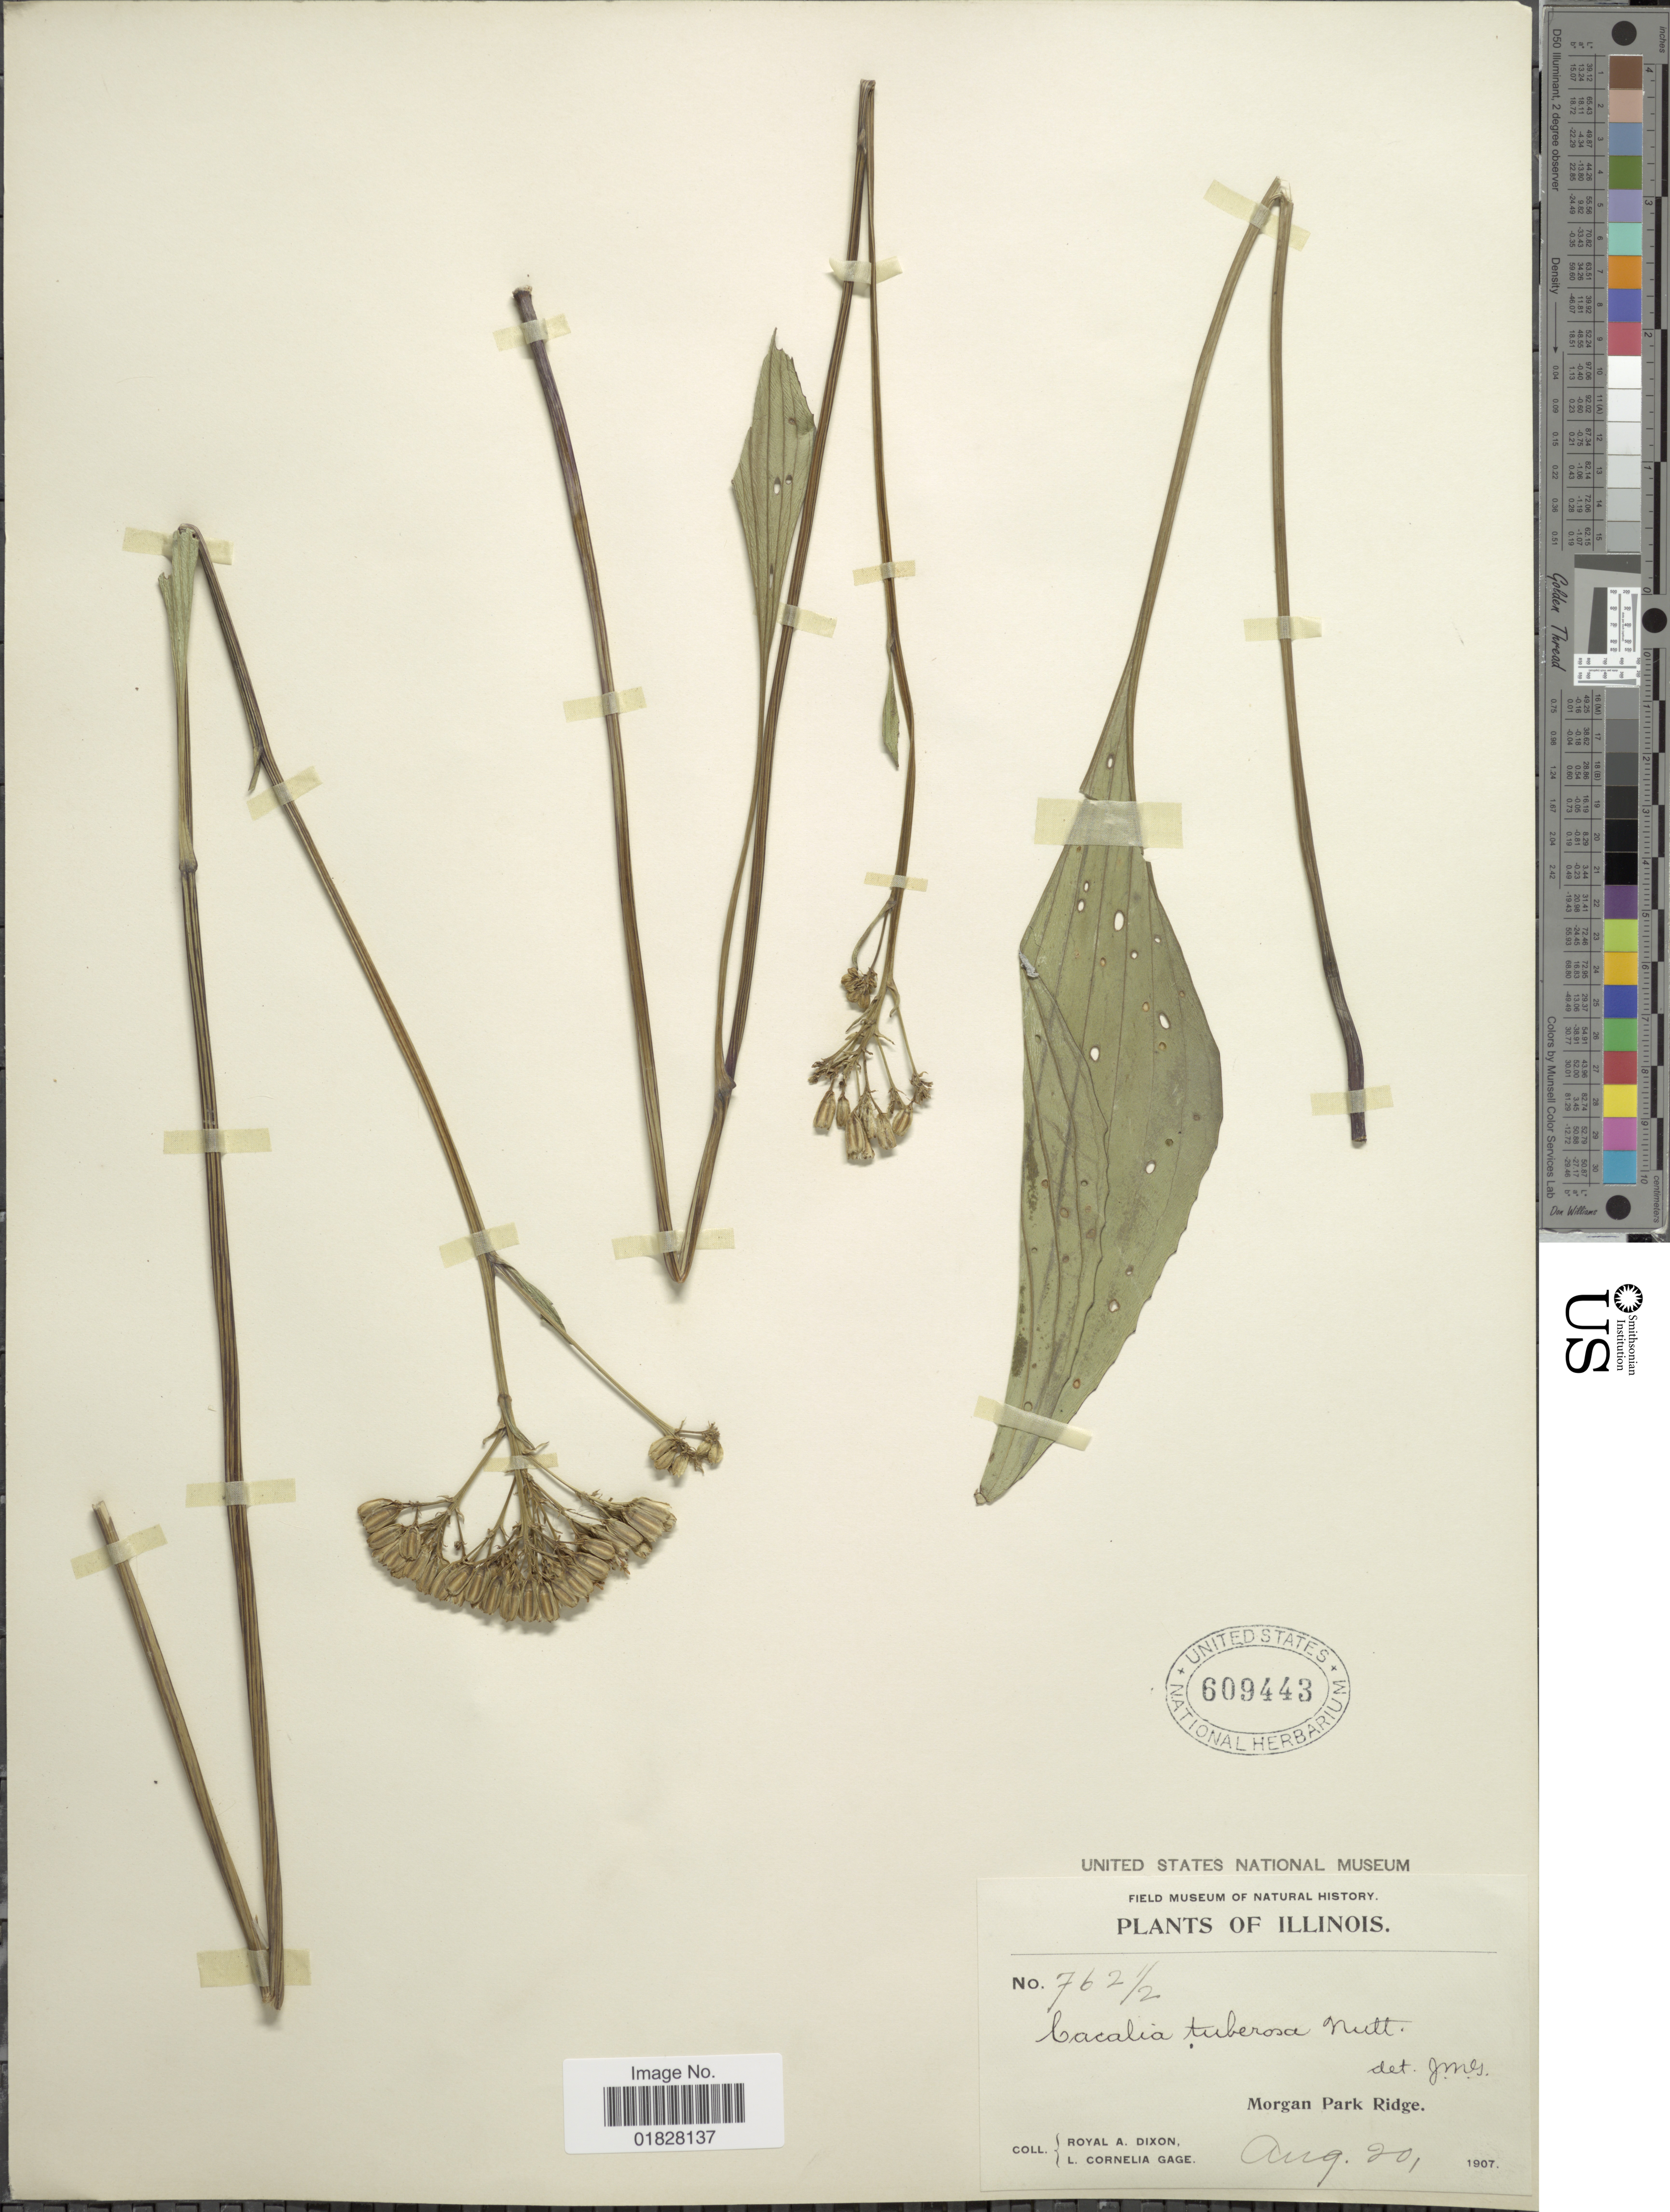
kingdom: Plantae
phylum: Tracheophyta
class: Magnoliopsida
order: Asterales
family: Asteraceae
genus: Arnoglossum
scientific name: Arnoglossum plantagineum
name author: Raf.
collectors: R. A. Dixon & L. Gage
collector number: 762½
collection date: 1907-08-20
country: United States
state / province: Illinois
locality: Morgan Park Ridge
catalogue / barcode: US 609443